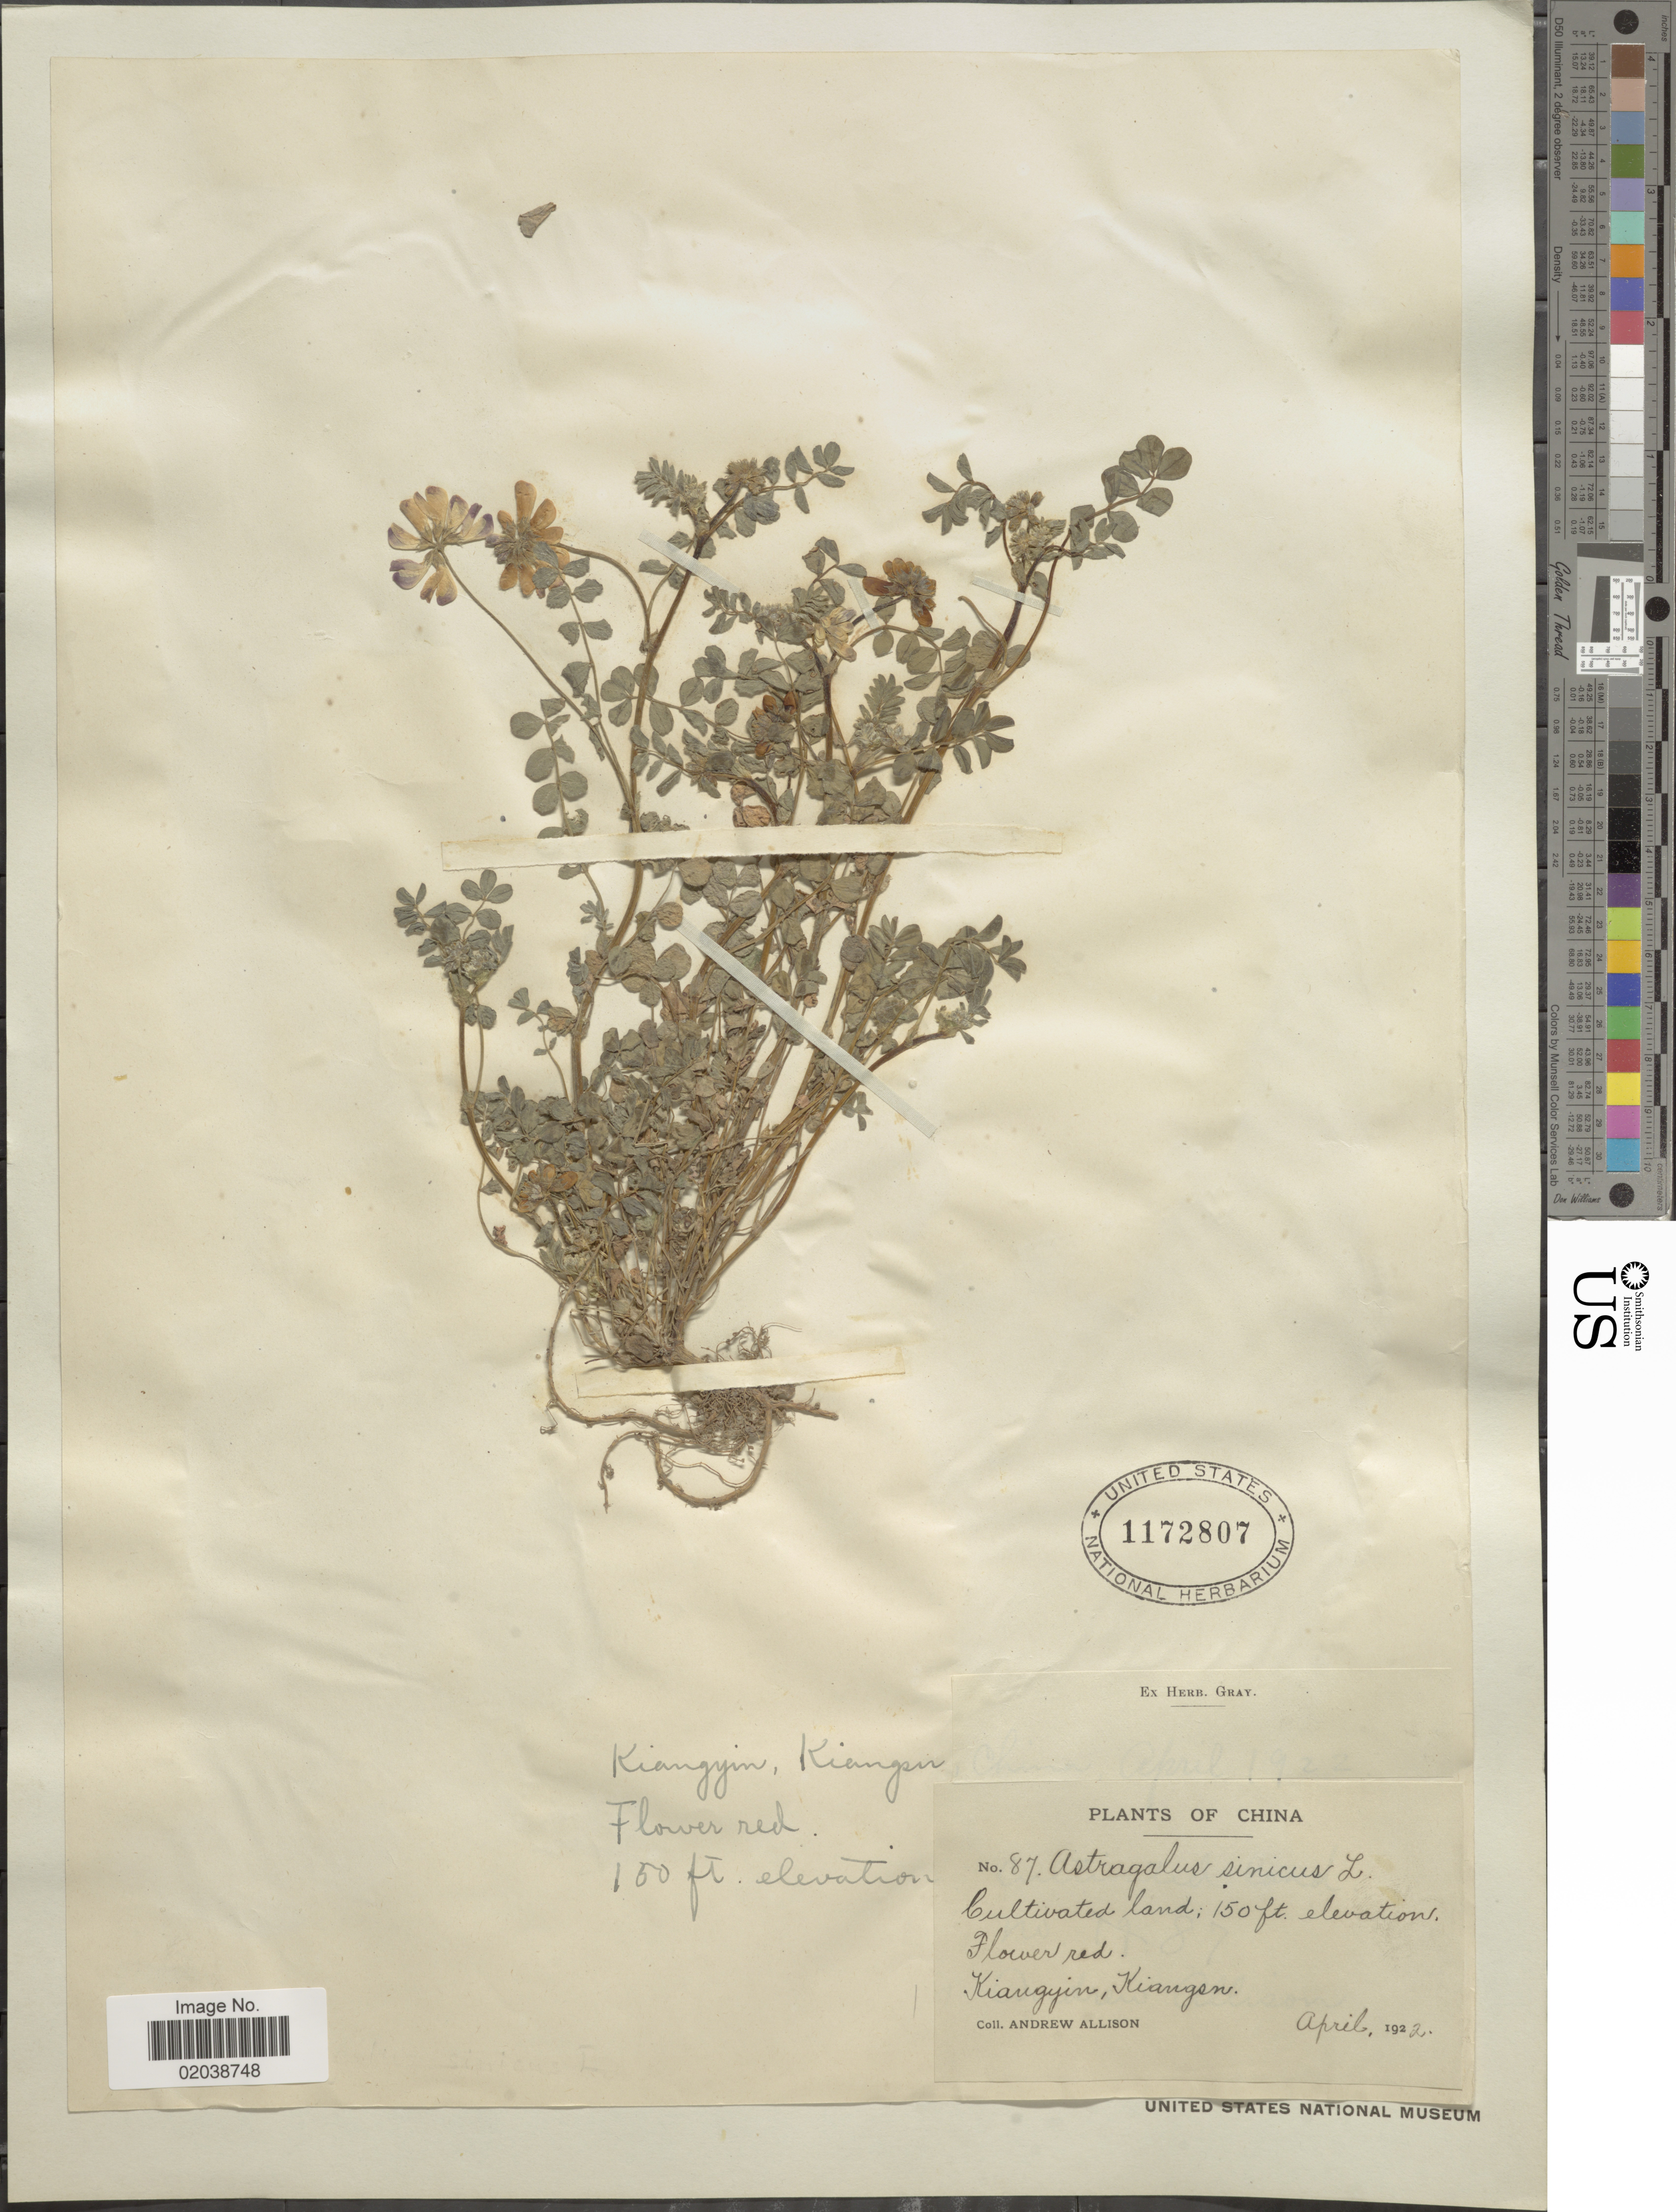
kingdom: Plantae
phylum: Tracheophyta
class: Magnoliopsida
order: Fabales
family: Fabaceae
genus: Astragalus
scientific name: Astragalus sinicus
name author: L.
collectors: A. Allison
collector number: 87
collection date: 1922-04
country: China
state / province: Jiangsu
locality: Cultivated land, Kiangyin, Kiangsu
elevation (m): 46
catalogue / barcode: US 1172807